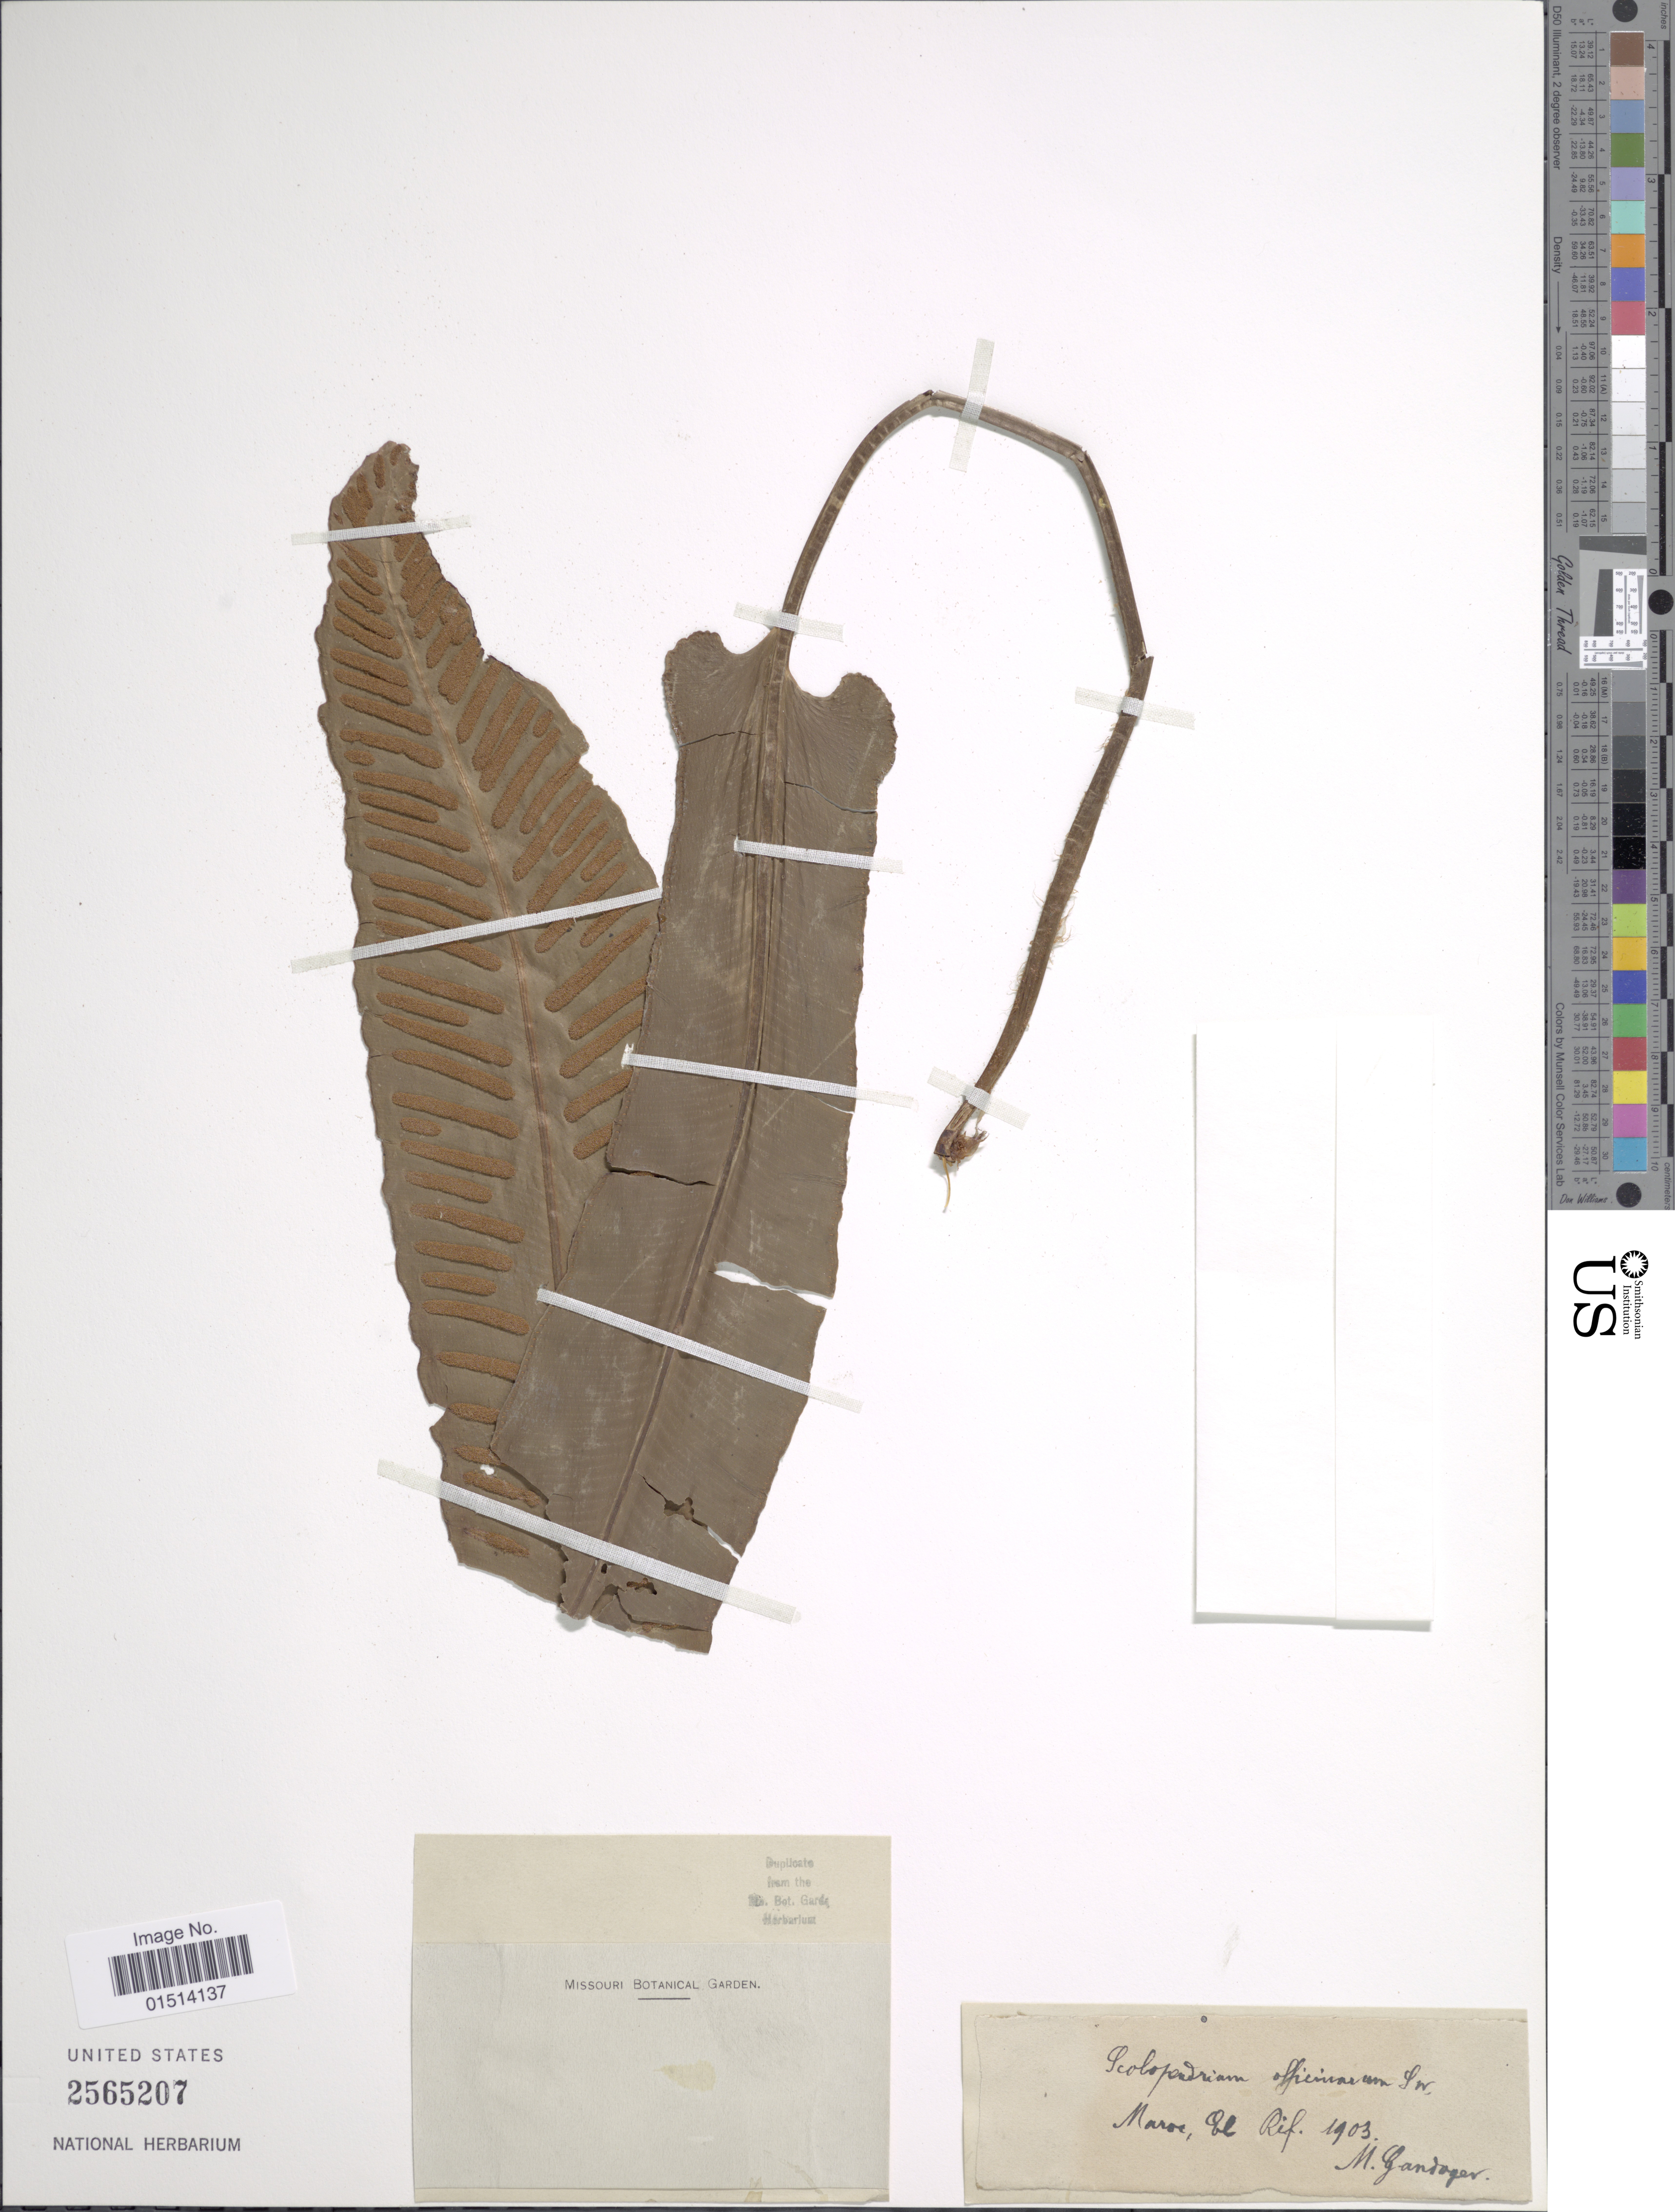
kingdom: Plantae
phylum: Tracheophyta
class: Polypodiopsida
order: Polypodiales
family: Aspleniaceae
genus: Asplenium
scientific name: Asplenium scolopendrium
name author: Sm.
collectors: M. Gandoger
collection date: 1903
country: Morocco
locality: Maroc, El Rif.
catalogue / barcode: US 2565207